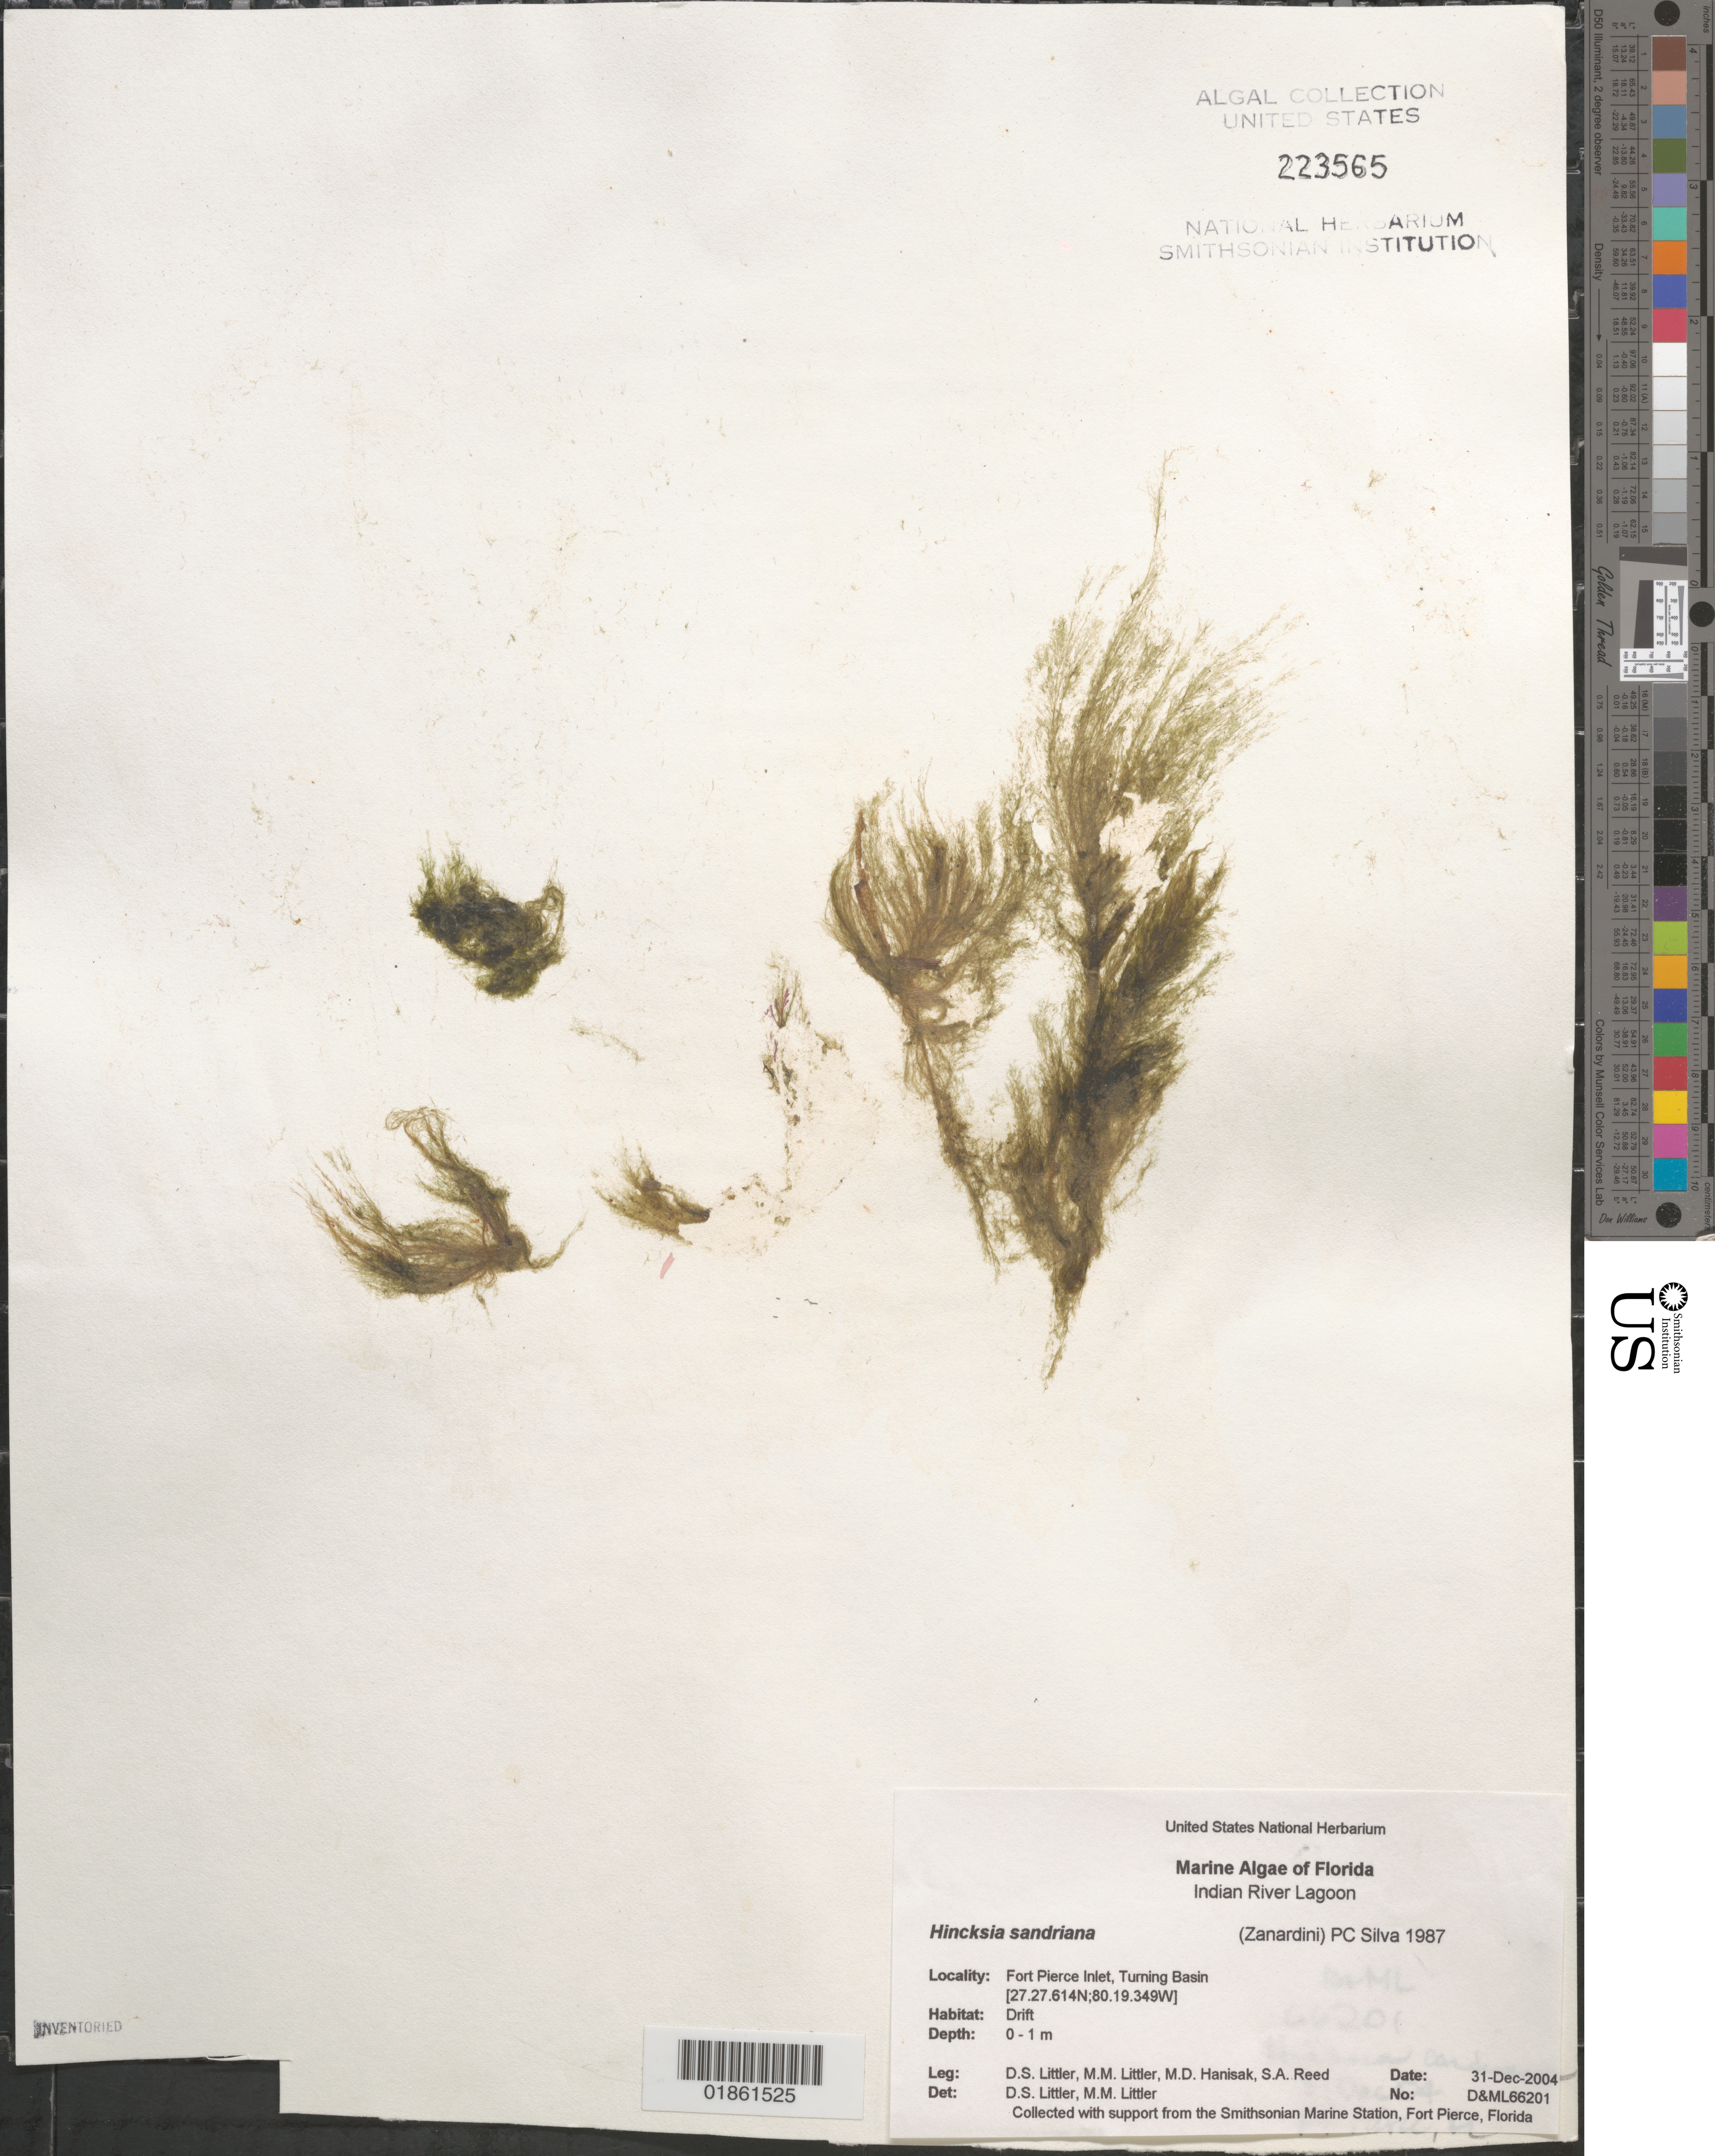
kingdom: Chromista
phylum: Ochrophyta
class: Phaeophyceae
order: Ectocarpales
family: Acinetosporaceae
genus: Hincksia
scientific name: Hincksia sandriana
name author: (Zanardini) P.C. Silva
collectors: D. S. Littler, M. Hanisak & S. Reed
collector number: D&ML66201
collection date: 2004-12-31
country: United States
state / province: Florida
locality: Indian River Lagoon. Fort Pierce Inlet, Turning Basin.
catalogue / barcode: US 223565